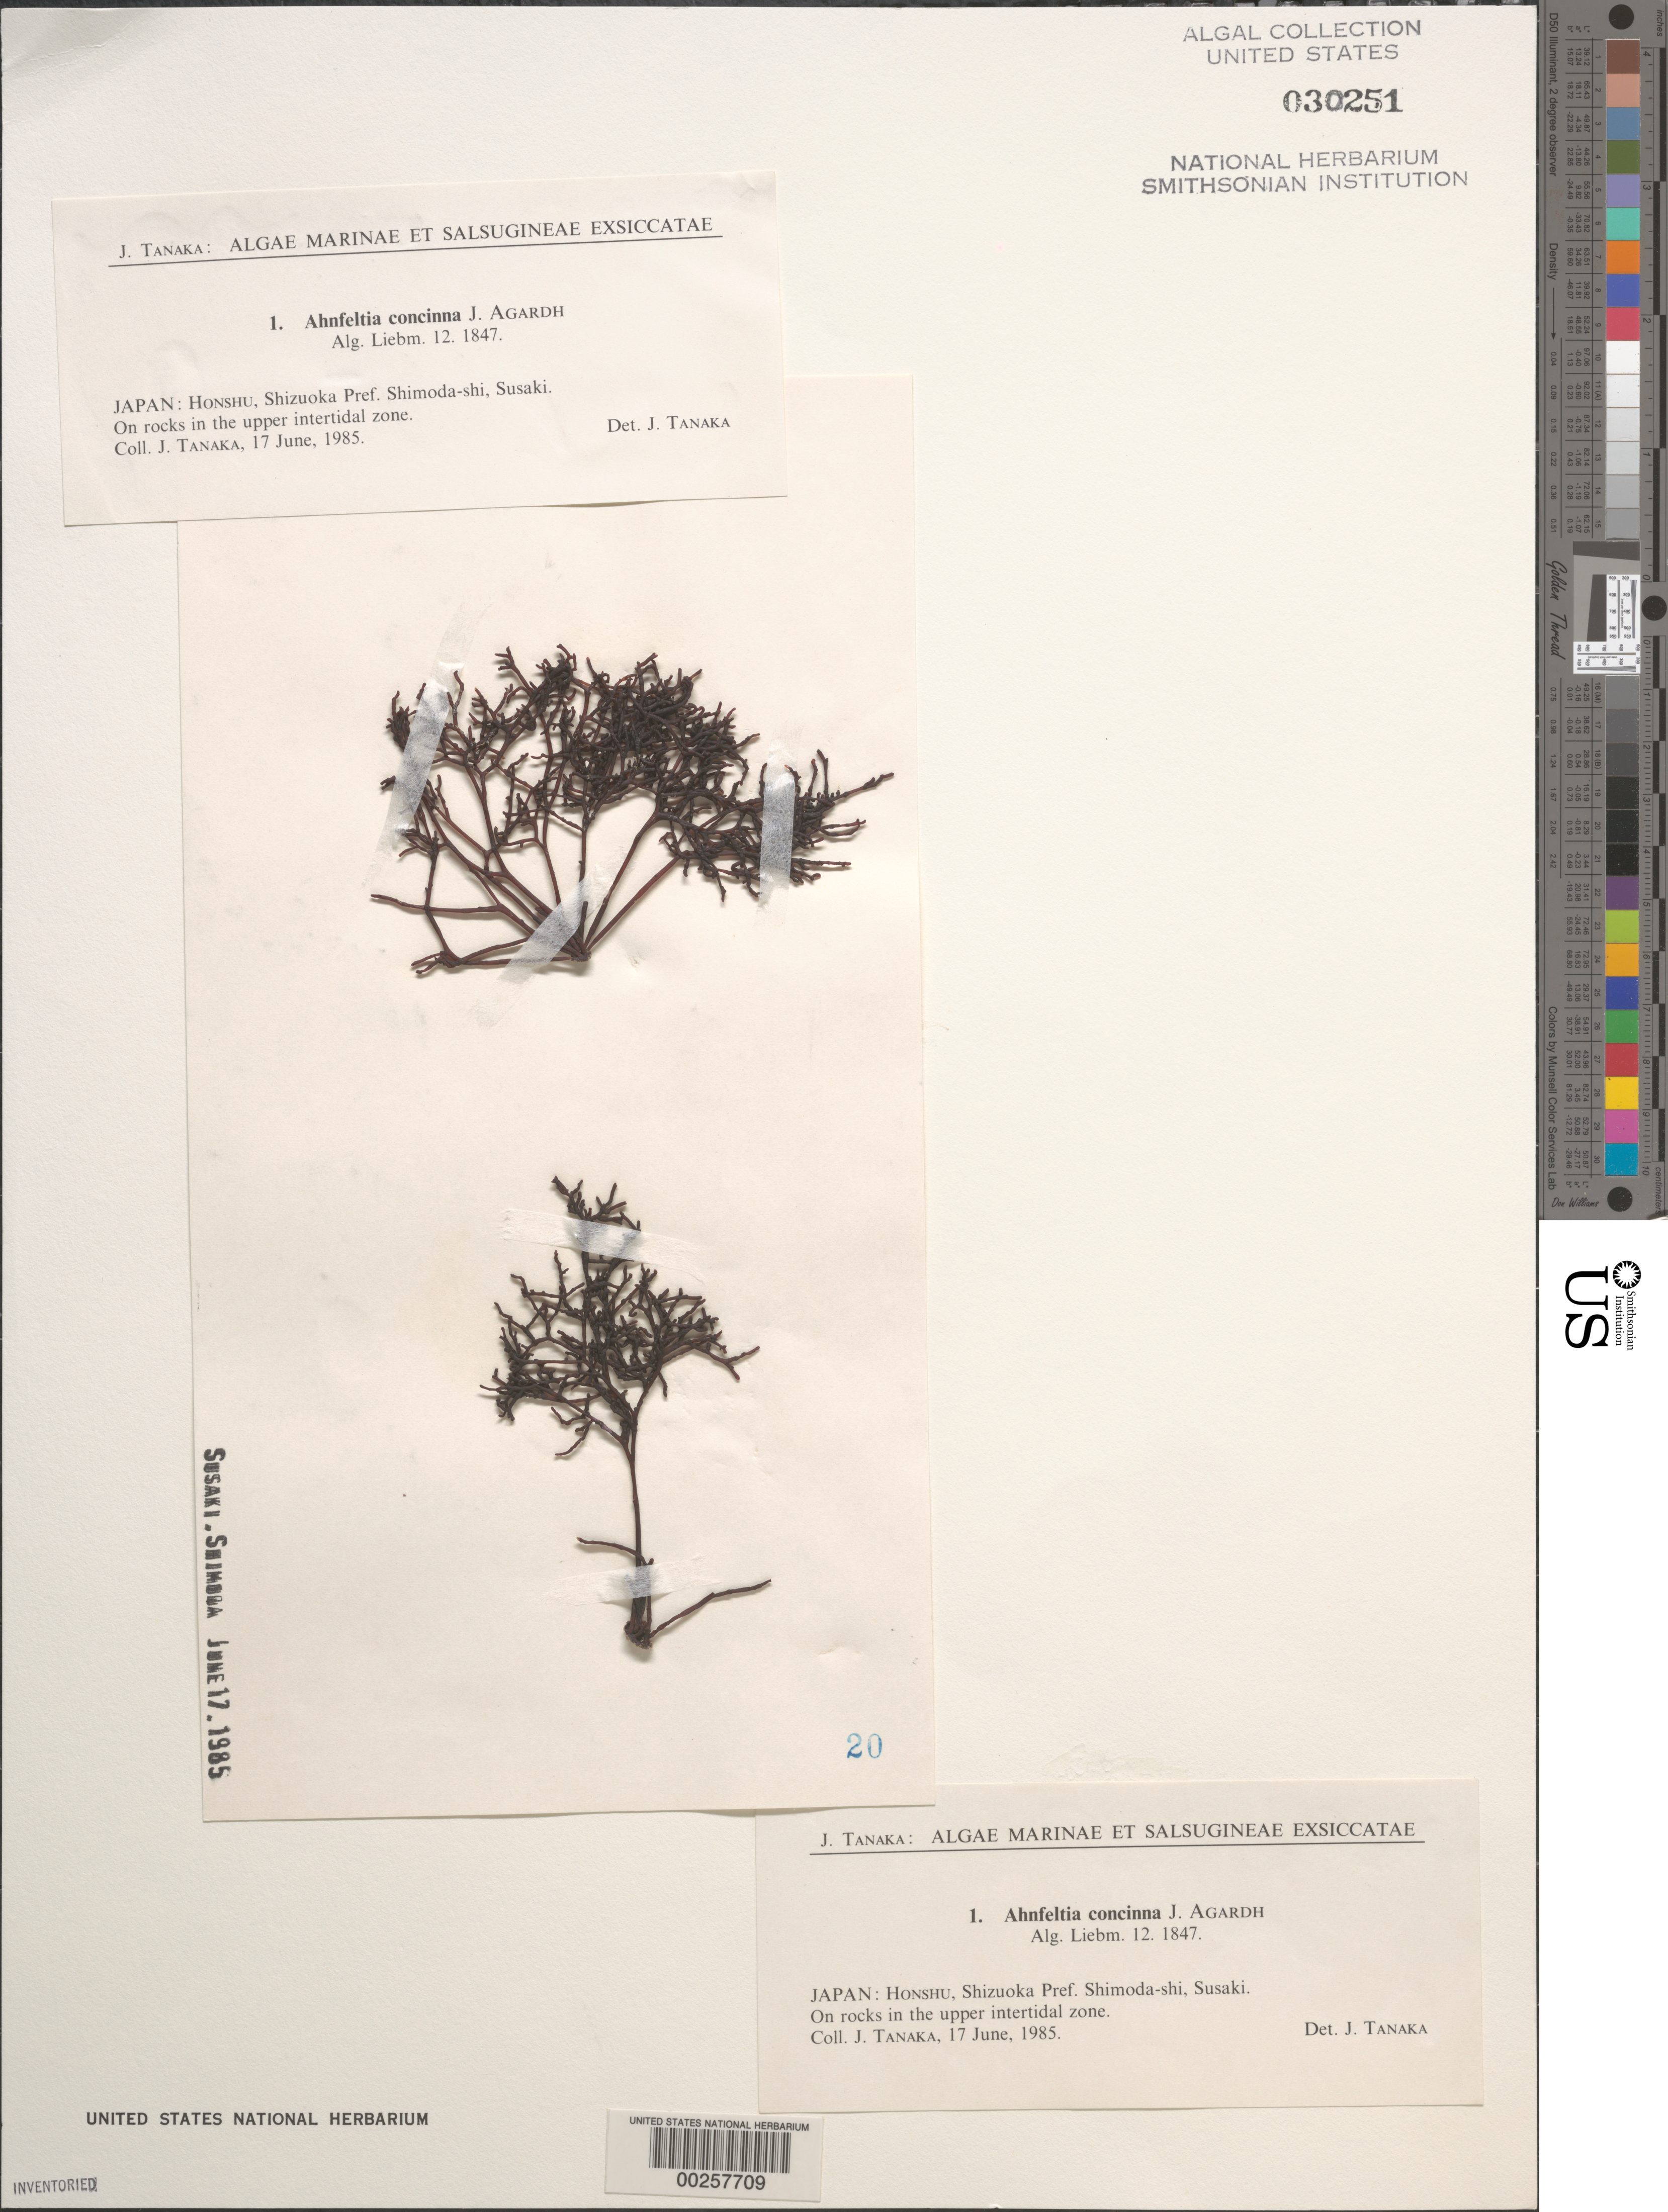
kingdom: Plantae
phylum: Rhodophyta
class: Florideophyceae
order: Ahnfeltiales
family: Ahnfeltiaceae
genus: Ahnfeltia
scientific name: Ahnfeltia coccinea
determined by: Tanaka, J.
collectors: J. Tanaka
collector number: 1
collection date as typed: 17 Jun 1985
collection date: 1985-06-17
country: Japan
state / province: Sizuoka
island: Honshu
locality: Susaki, Shimoda-shi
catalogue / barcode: US 30251